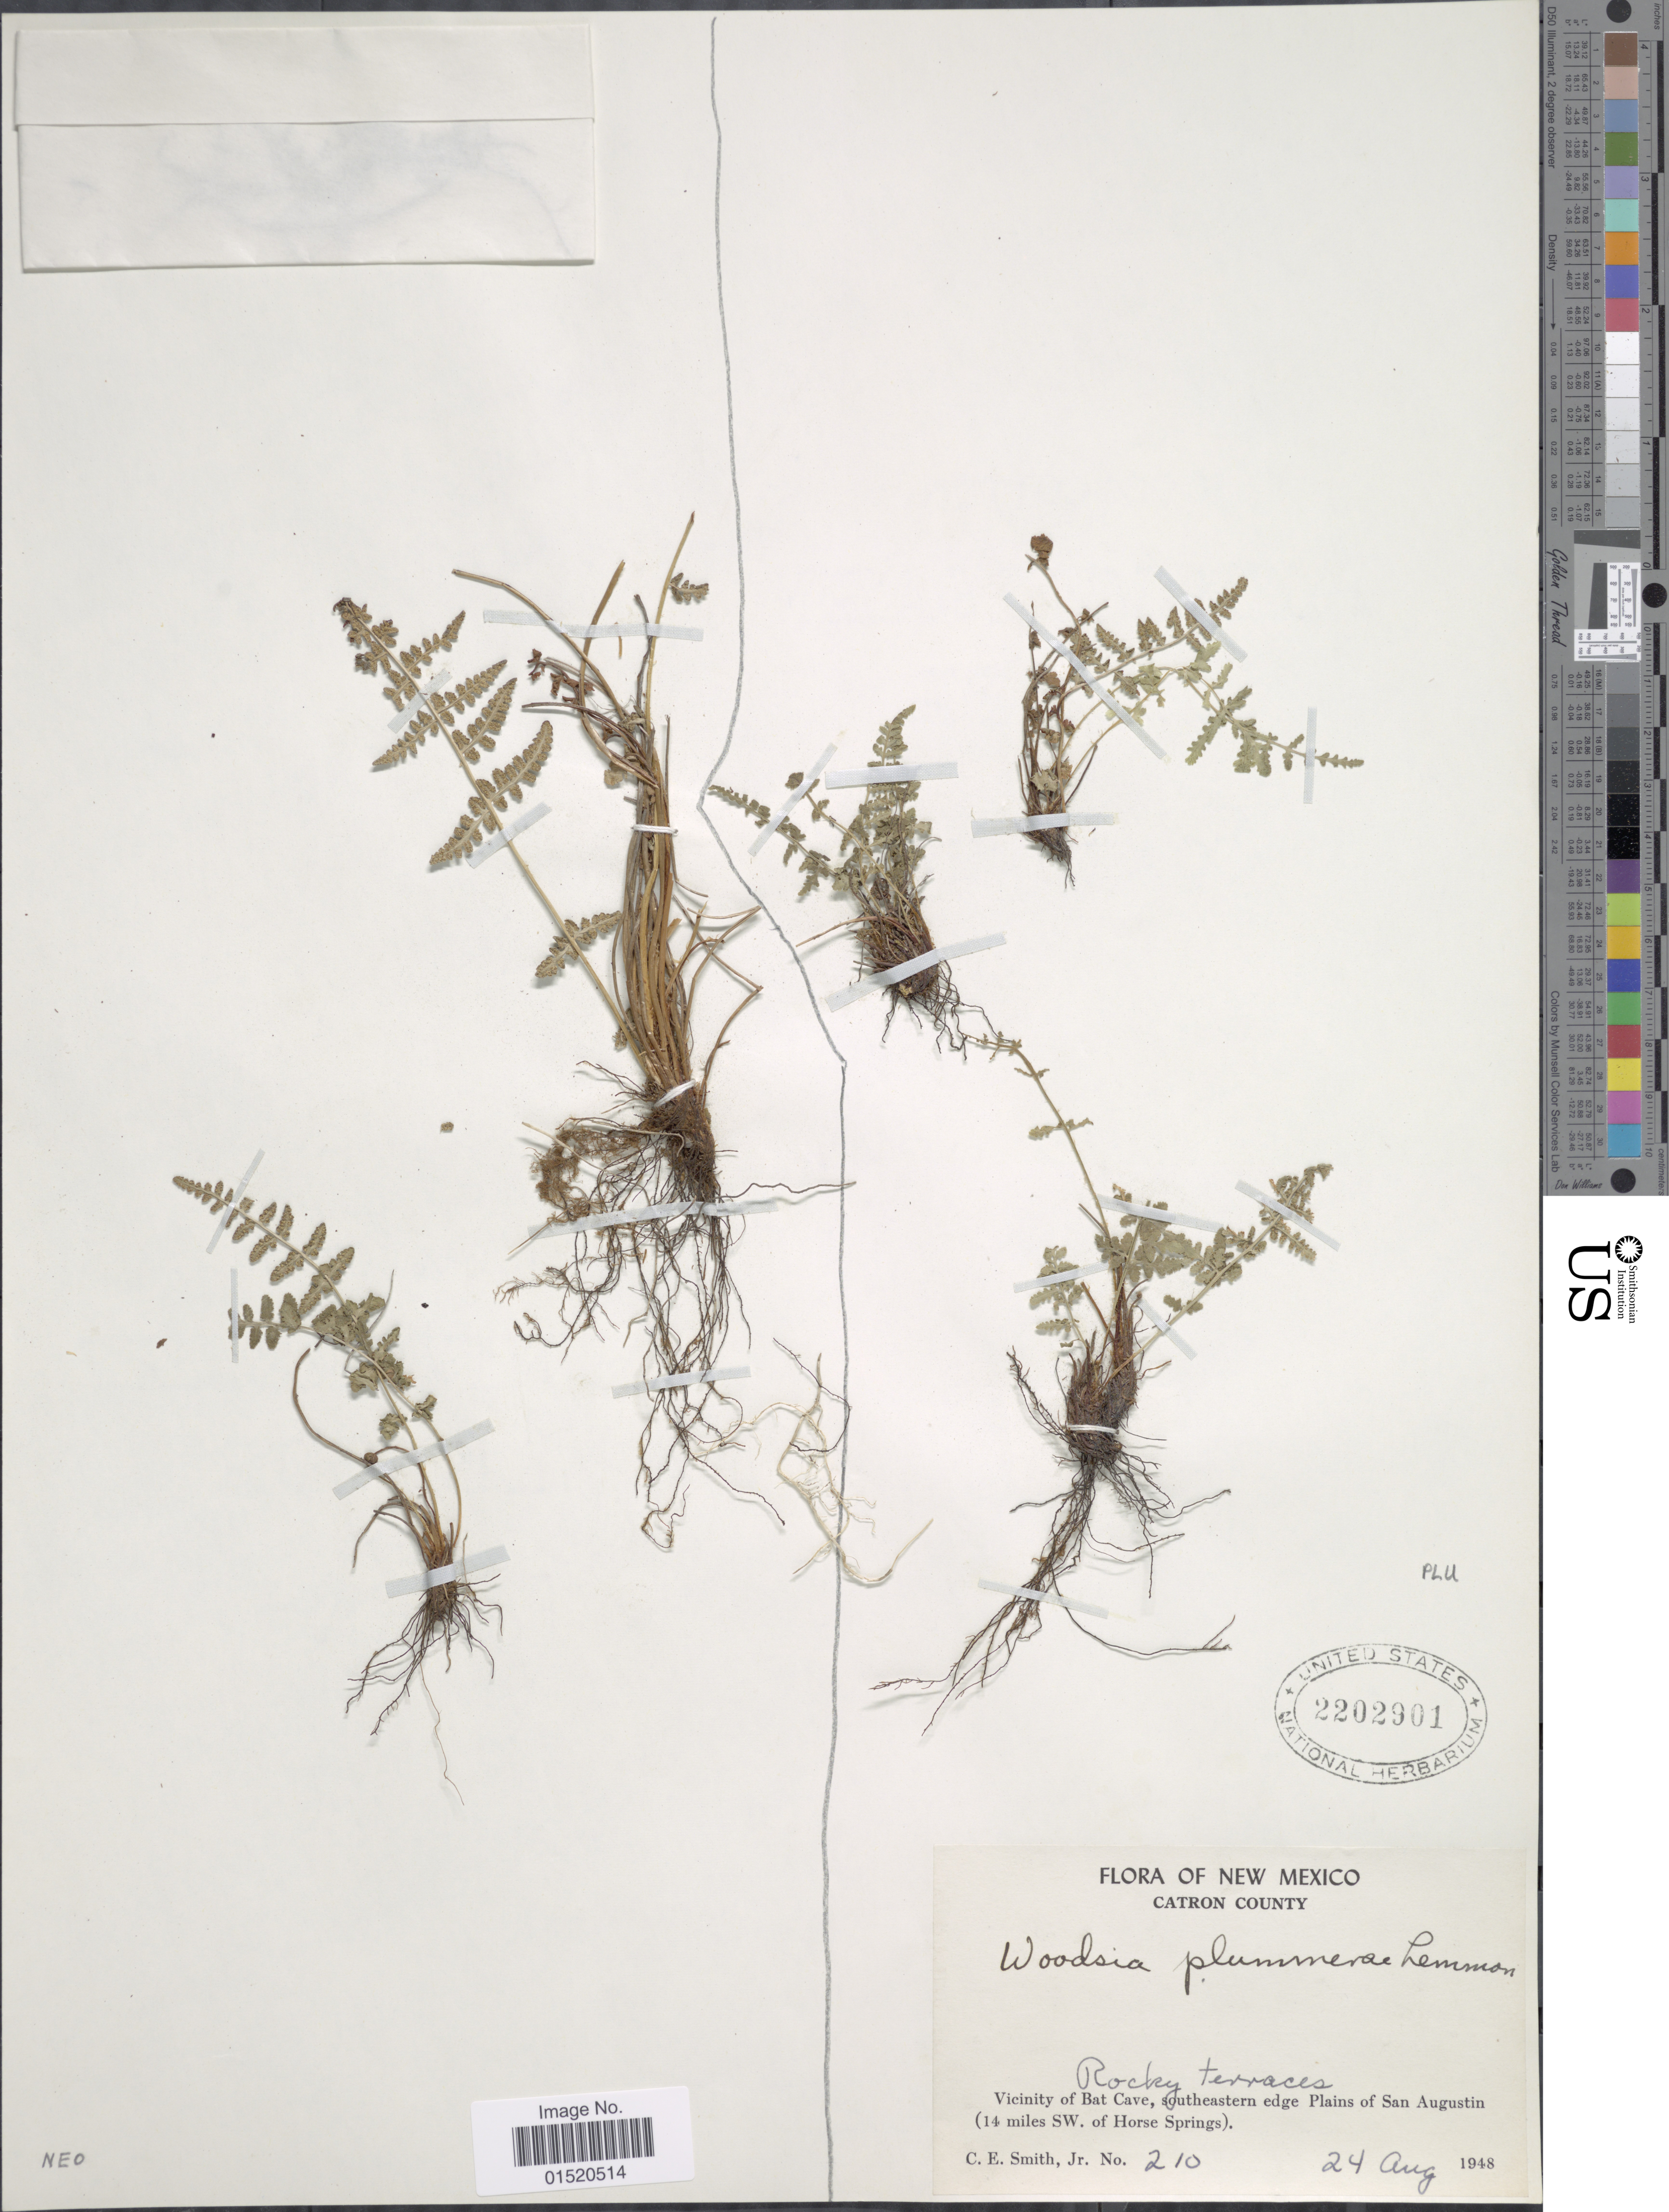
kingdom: Plantae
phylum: Tracheophyta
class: Polypodiopsida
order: Polypodiales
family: Woodsiaceae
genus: Woodsia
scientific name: Woodsia plummerae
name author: Lemmon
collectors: C. E. Smith Jr.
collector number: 210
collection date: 1948-08-24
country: United States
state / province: New Mexico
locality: Catron County, Rocky terraces, Vicinity of Bat Cave, southeastern edge Plains of San Augustin (14 miles SW. of Horse Springs)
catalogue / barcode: US 2202901